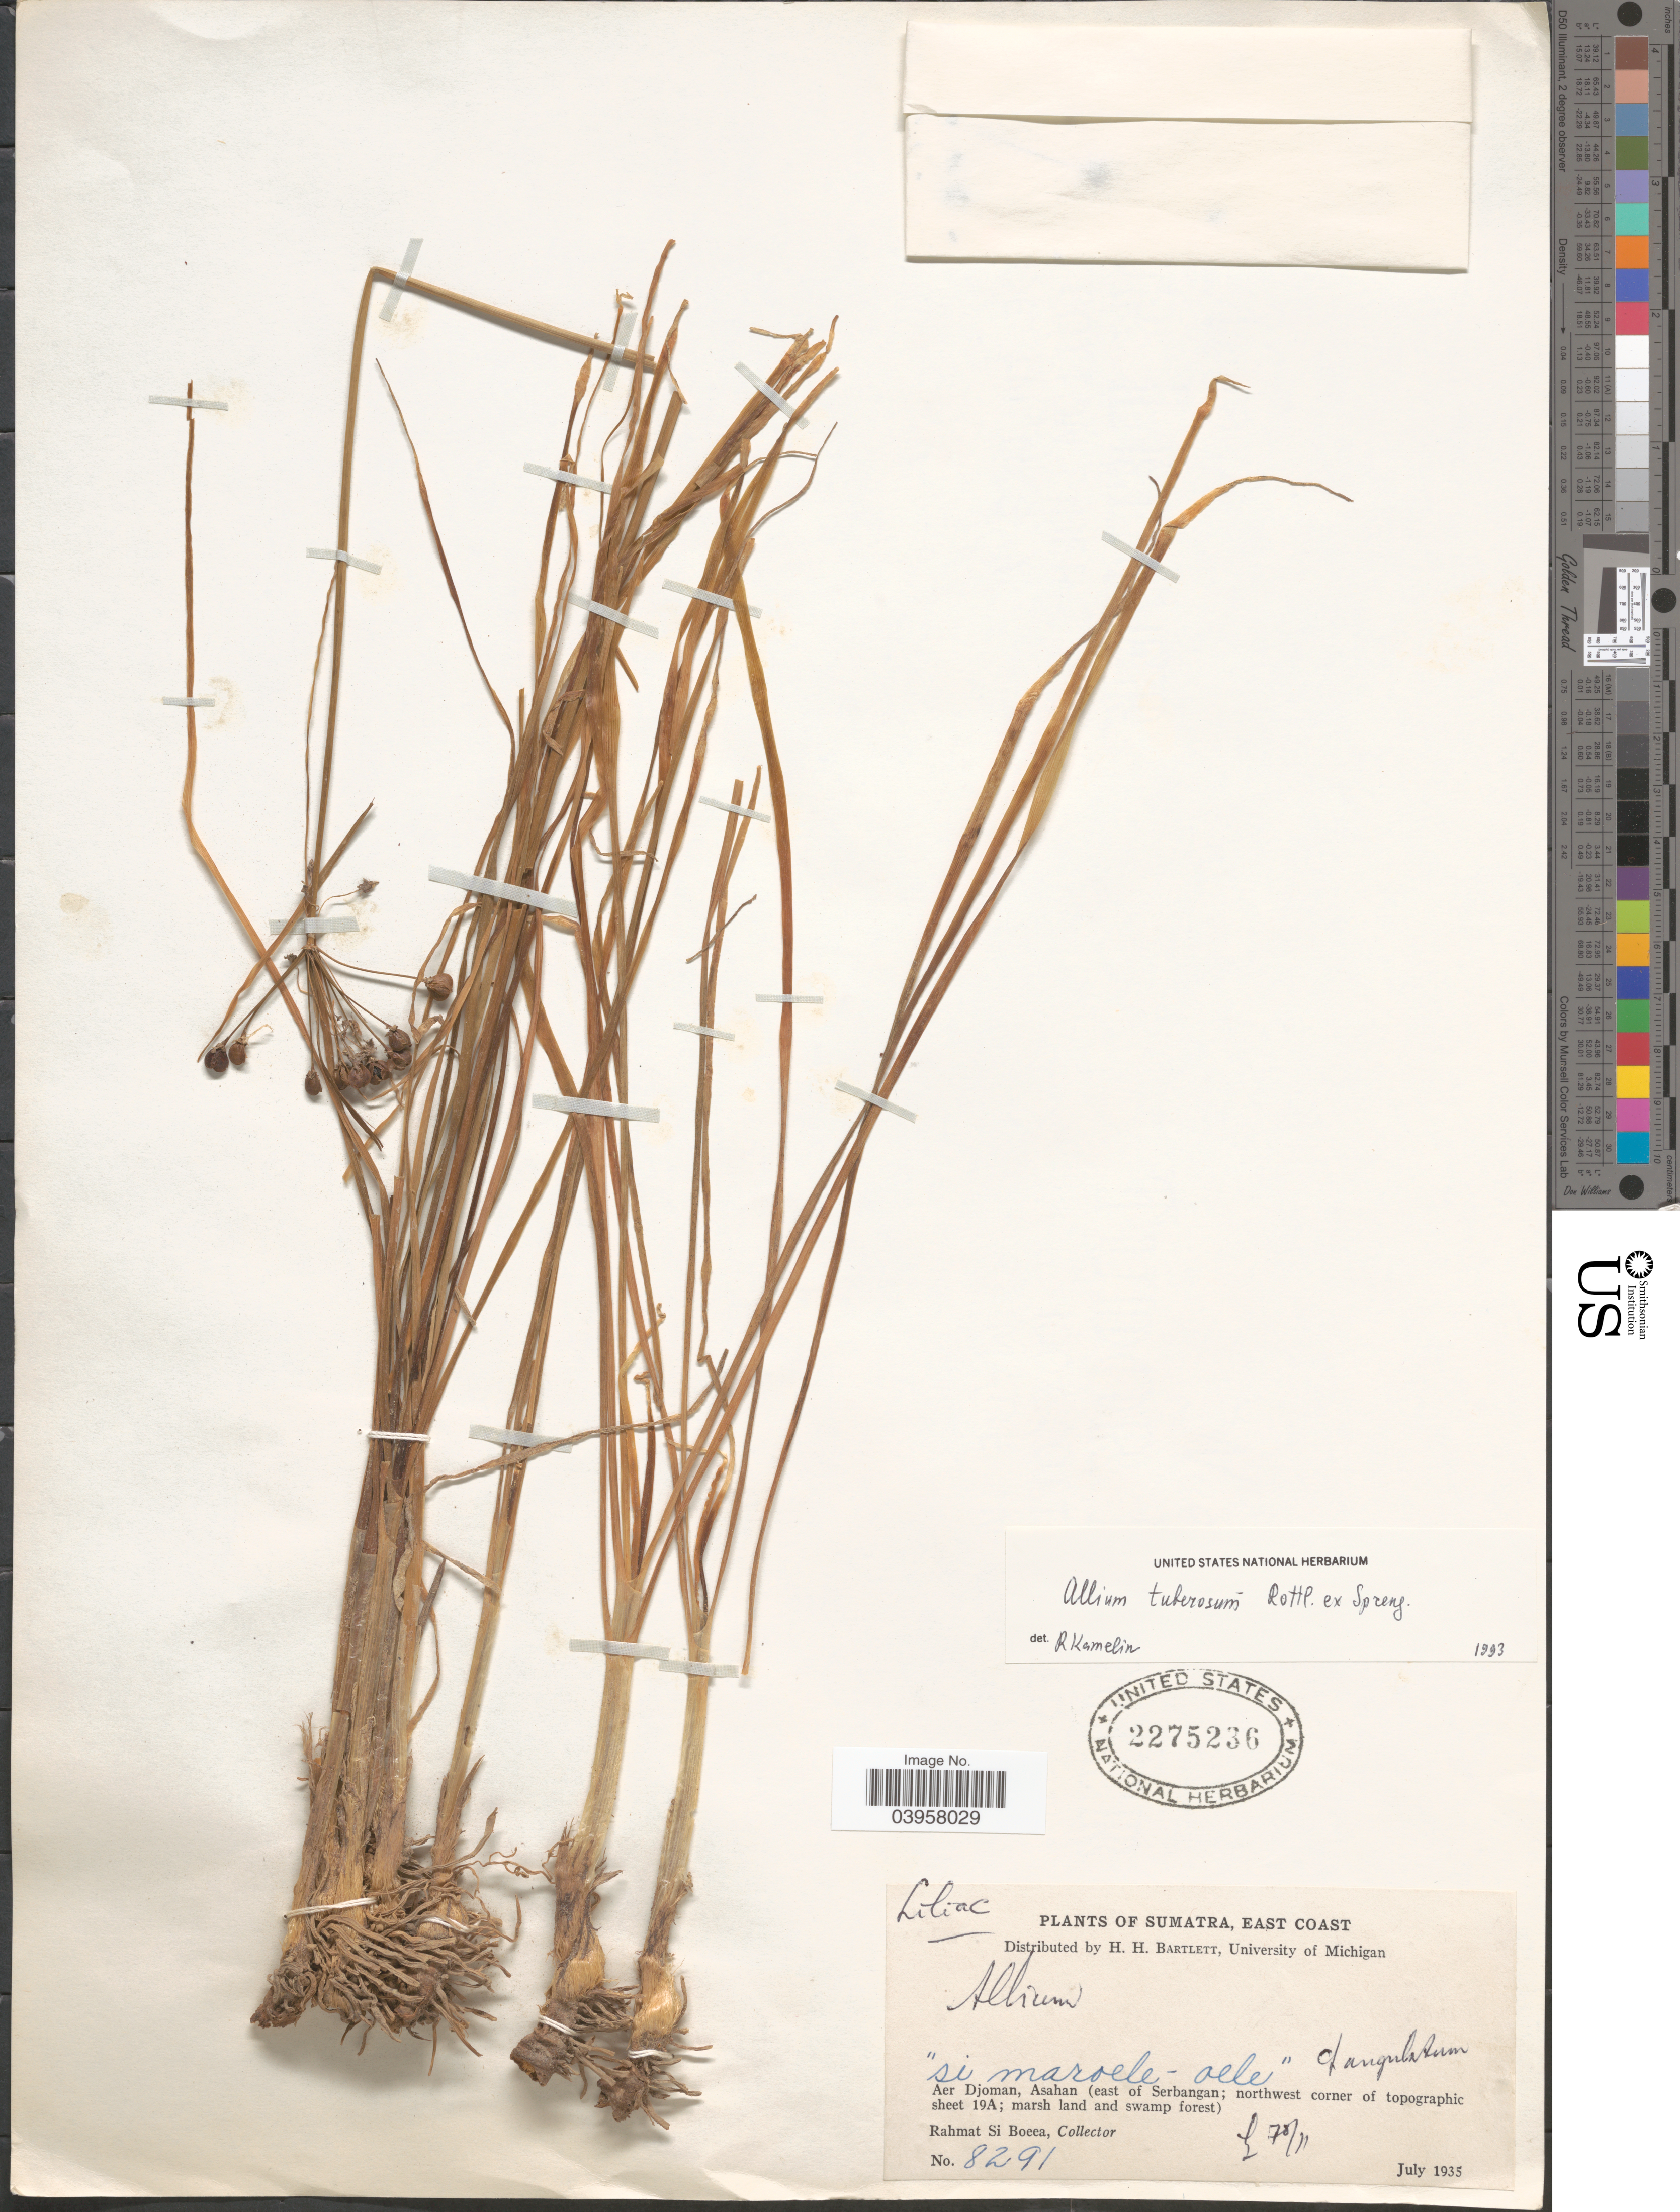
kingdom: Plantae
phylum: Tracheophyta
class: Liliopsida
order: Asparagales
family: Amaryllidaceae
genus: Allium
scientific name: Allium tuberosum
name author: Röttler ex Spreng.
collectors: Rahmat Si Boeea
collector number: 8291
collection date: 1935-07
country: Indonesia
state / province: Sumatra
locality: East Coast. Aer Djoman, Asahan (east of Serbangan; northwest corner of topographic sheet 19A).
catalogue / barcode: US 2275236